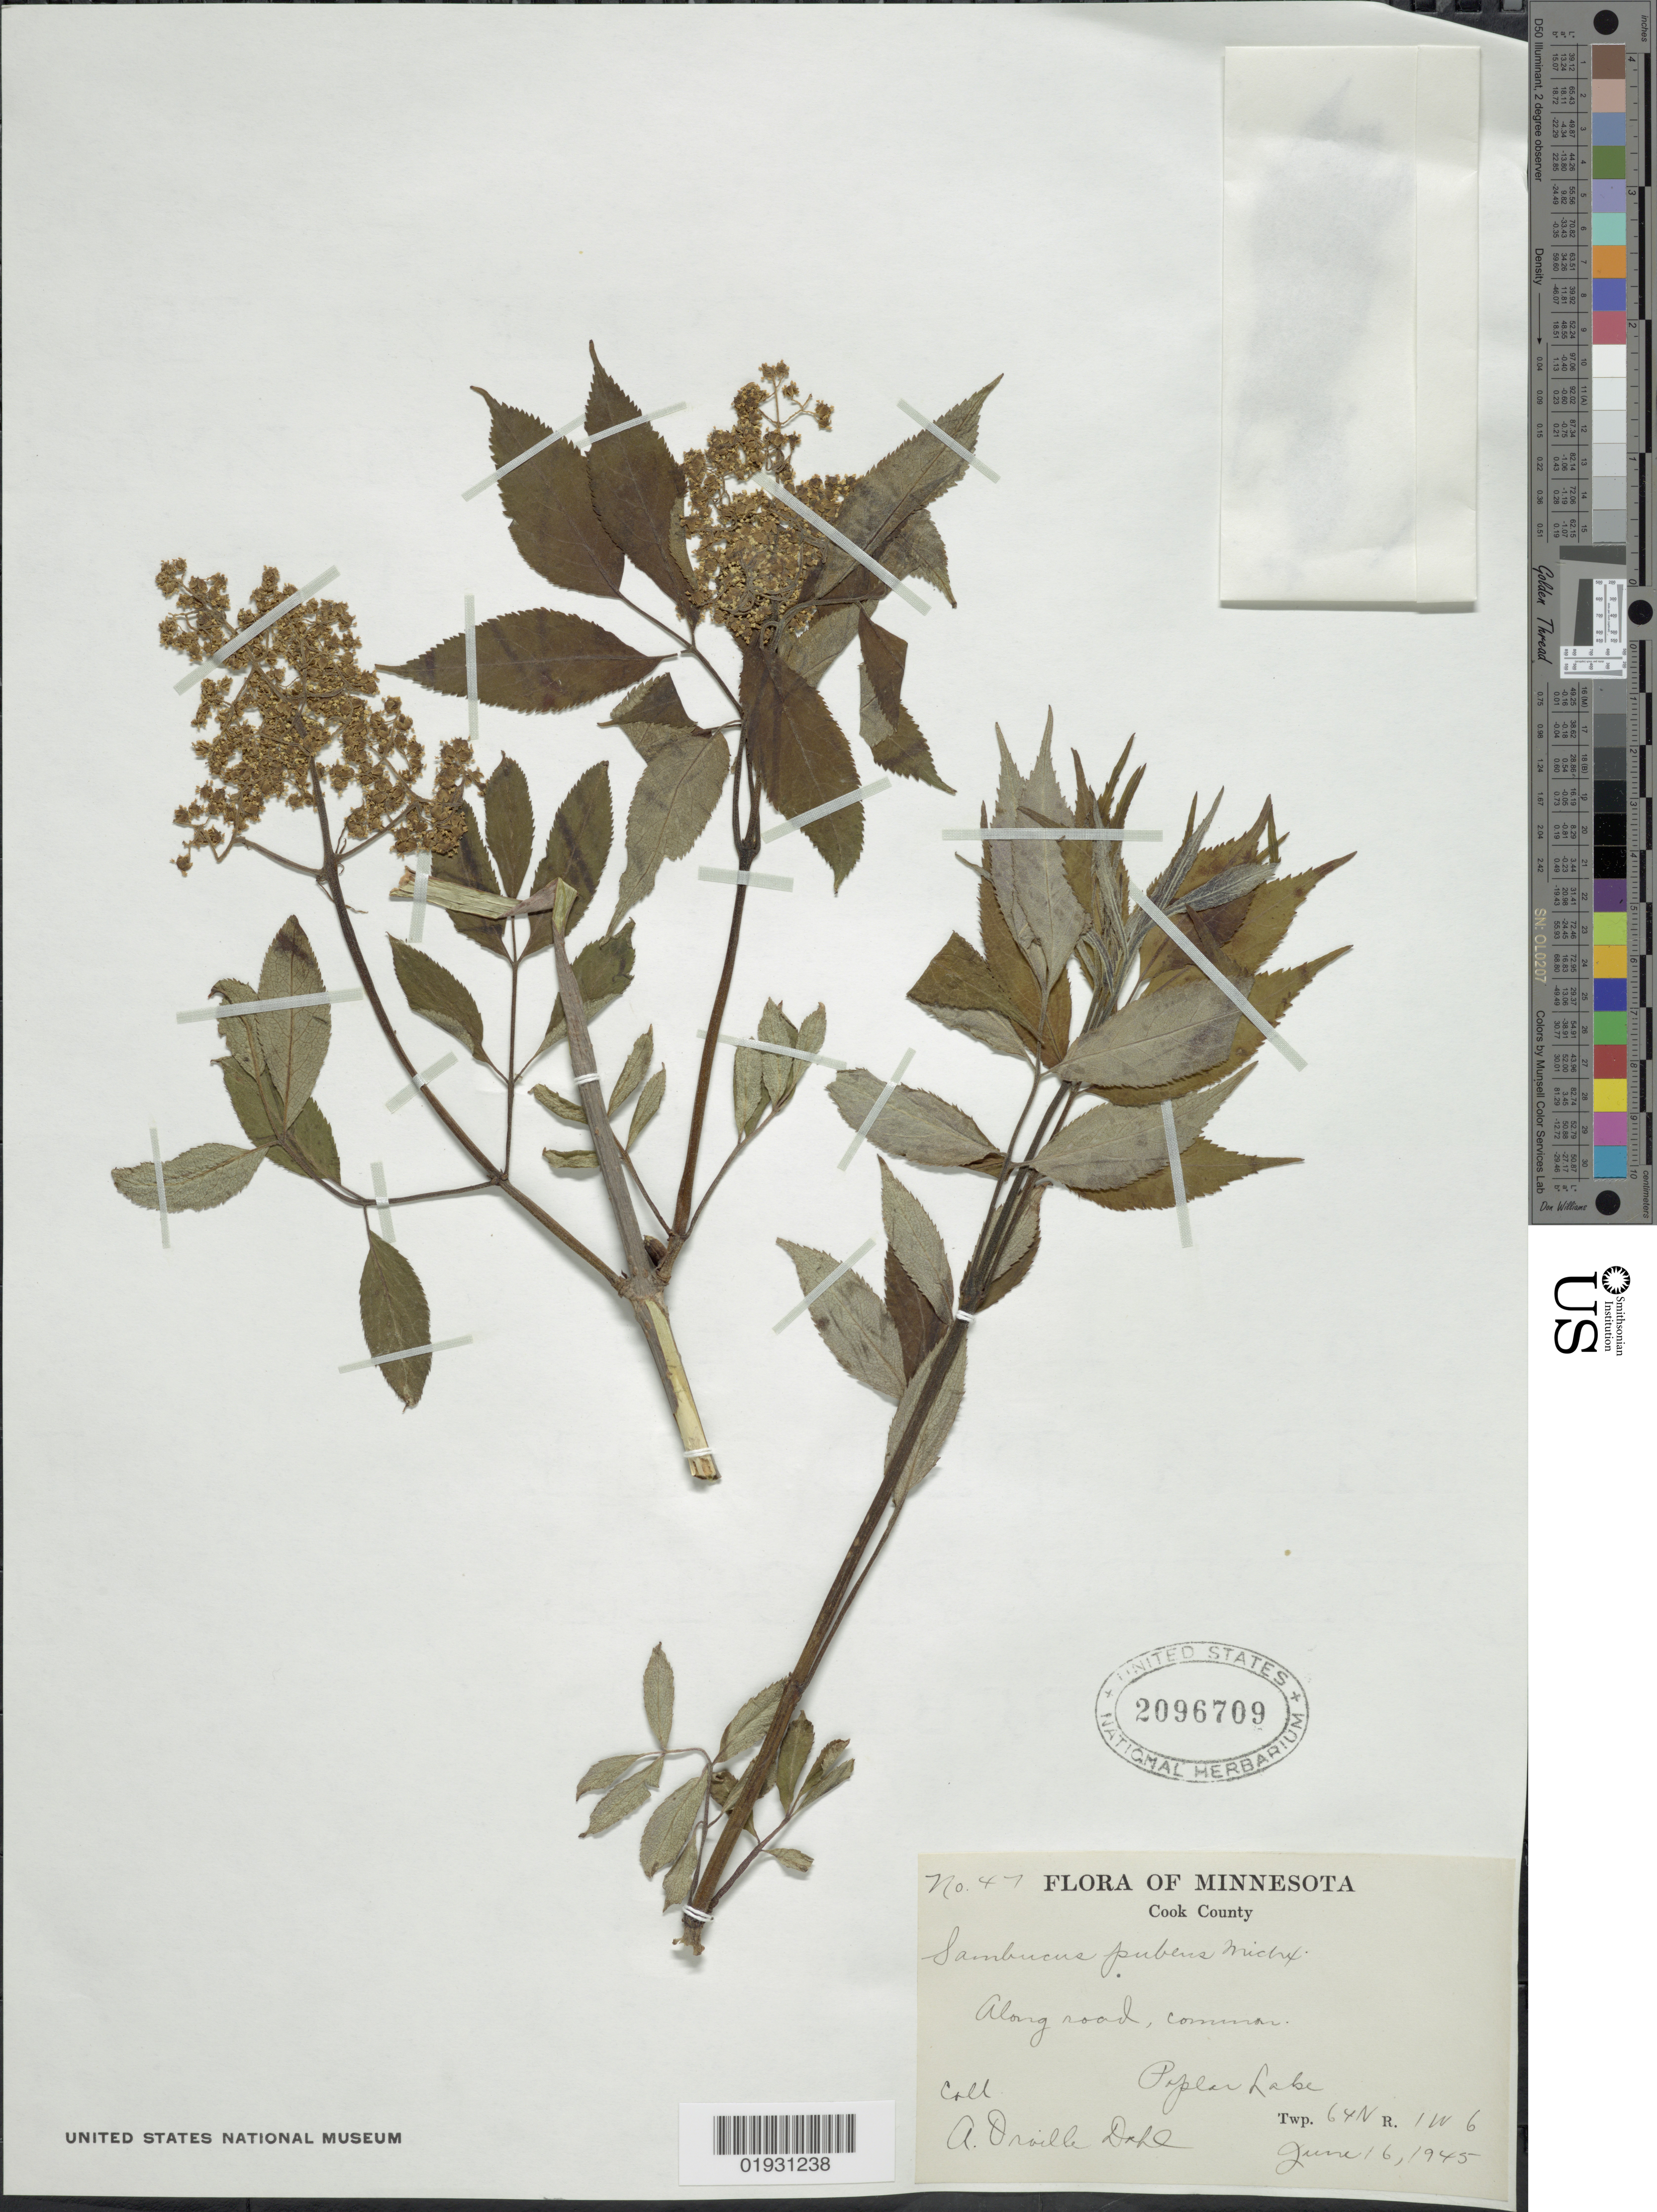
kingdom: Plantae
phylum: Tracheophyta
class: Magnoliopsida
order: Dipsacales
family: Viburnaceae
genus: Sambucus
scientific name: Sambucus racemosa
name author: L.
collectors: A. O. Dahl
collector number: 47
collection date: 1945-06-16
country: United States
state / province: Minnesota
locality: Cook County, Poplar Labe. Twp.64N R. 1W 6.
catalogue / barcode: US 2096709